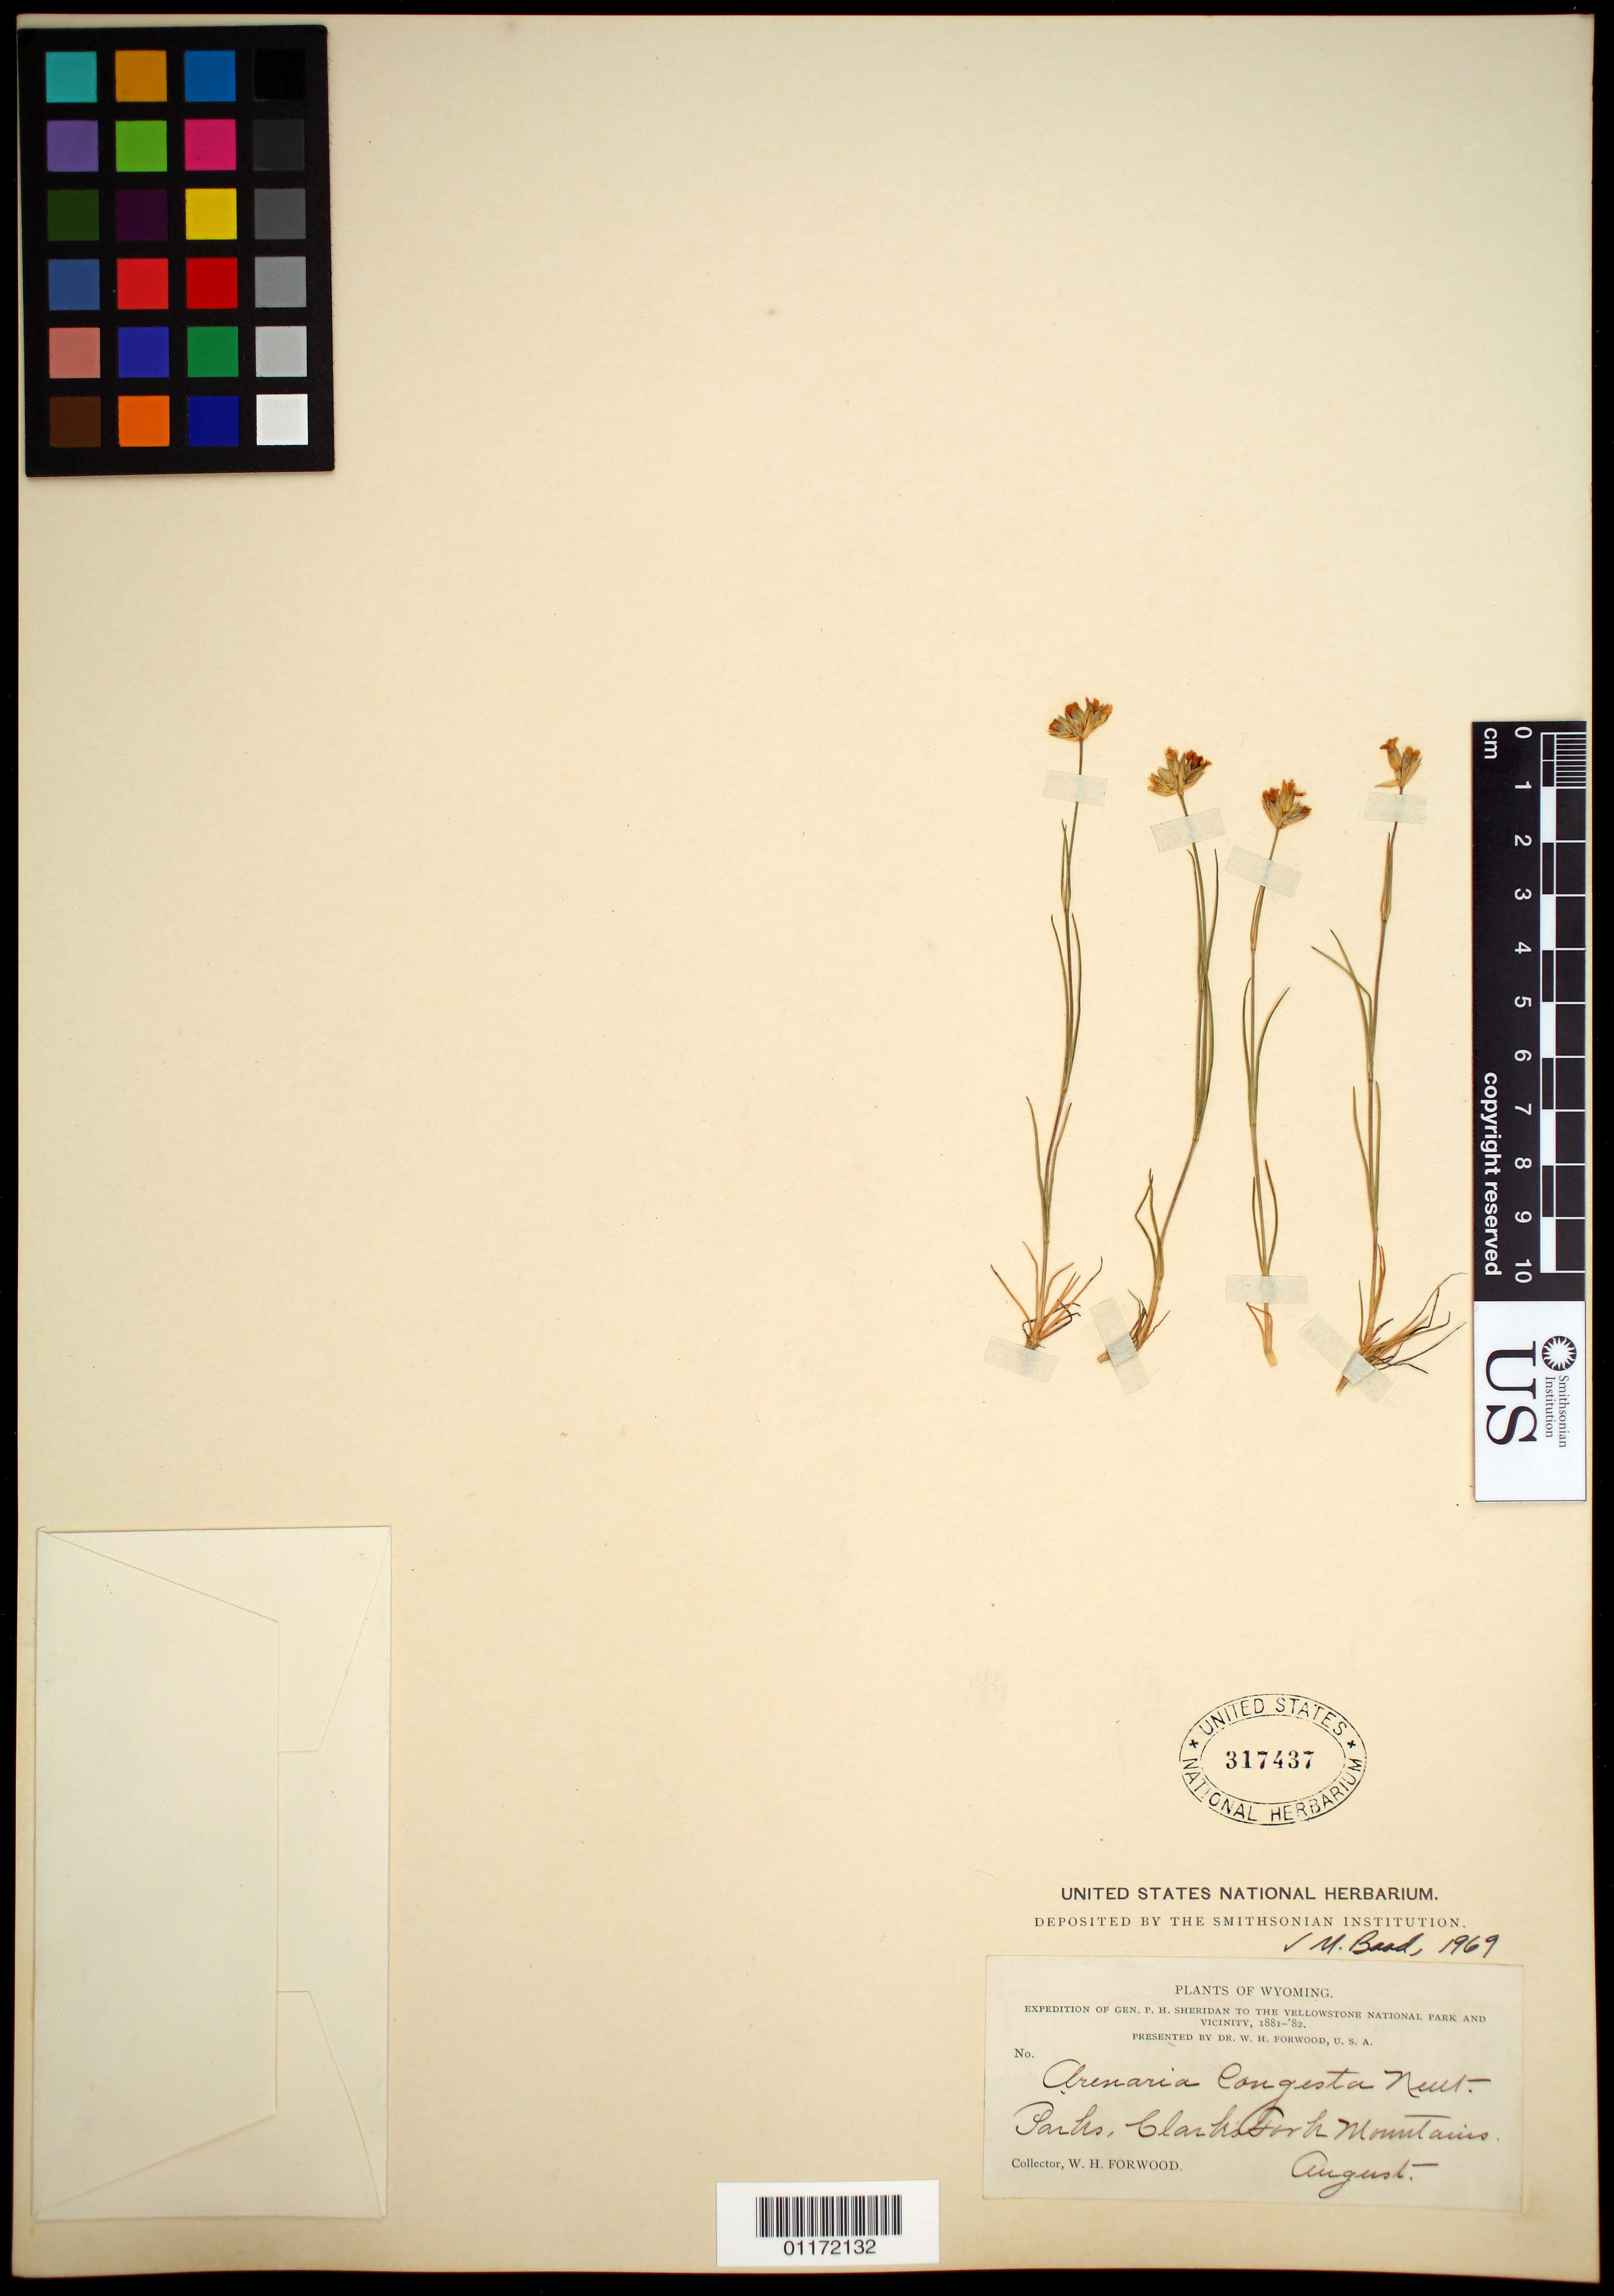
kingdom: Plantae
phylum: Tracheophyta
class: Magnoliopsida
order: Caryophyllales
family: Caryophyllaceae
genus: Eremogone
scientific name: Eremogone congesta var. congesta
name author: (Nutt.) Ikonn.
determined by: Strong, Mark T., (BOT), Smithsonian Institution - National Museum of Natural History (UNITED STATES)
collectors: W. Forwood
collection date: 1881-08/1882-08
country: United States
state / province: Wyoming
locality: Clarks Fork Mts.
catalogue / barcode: US 317437